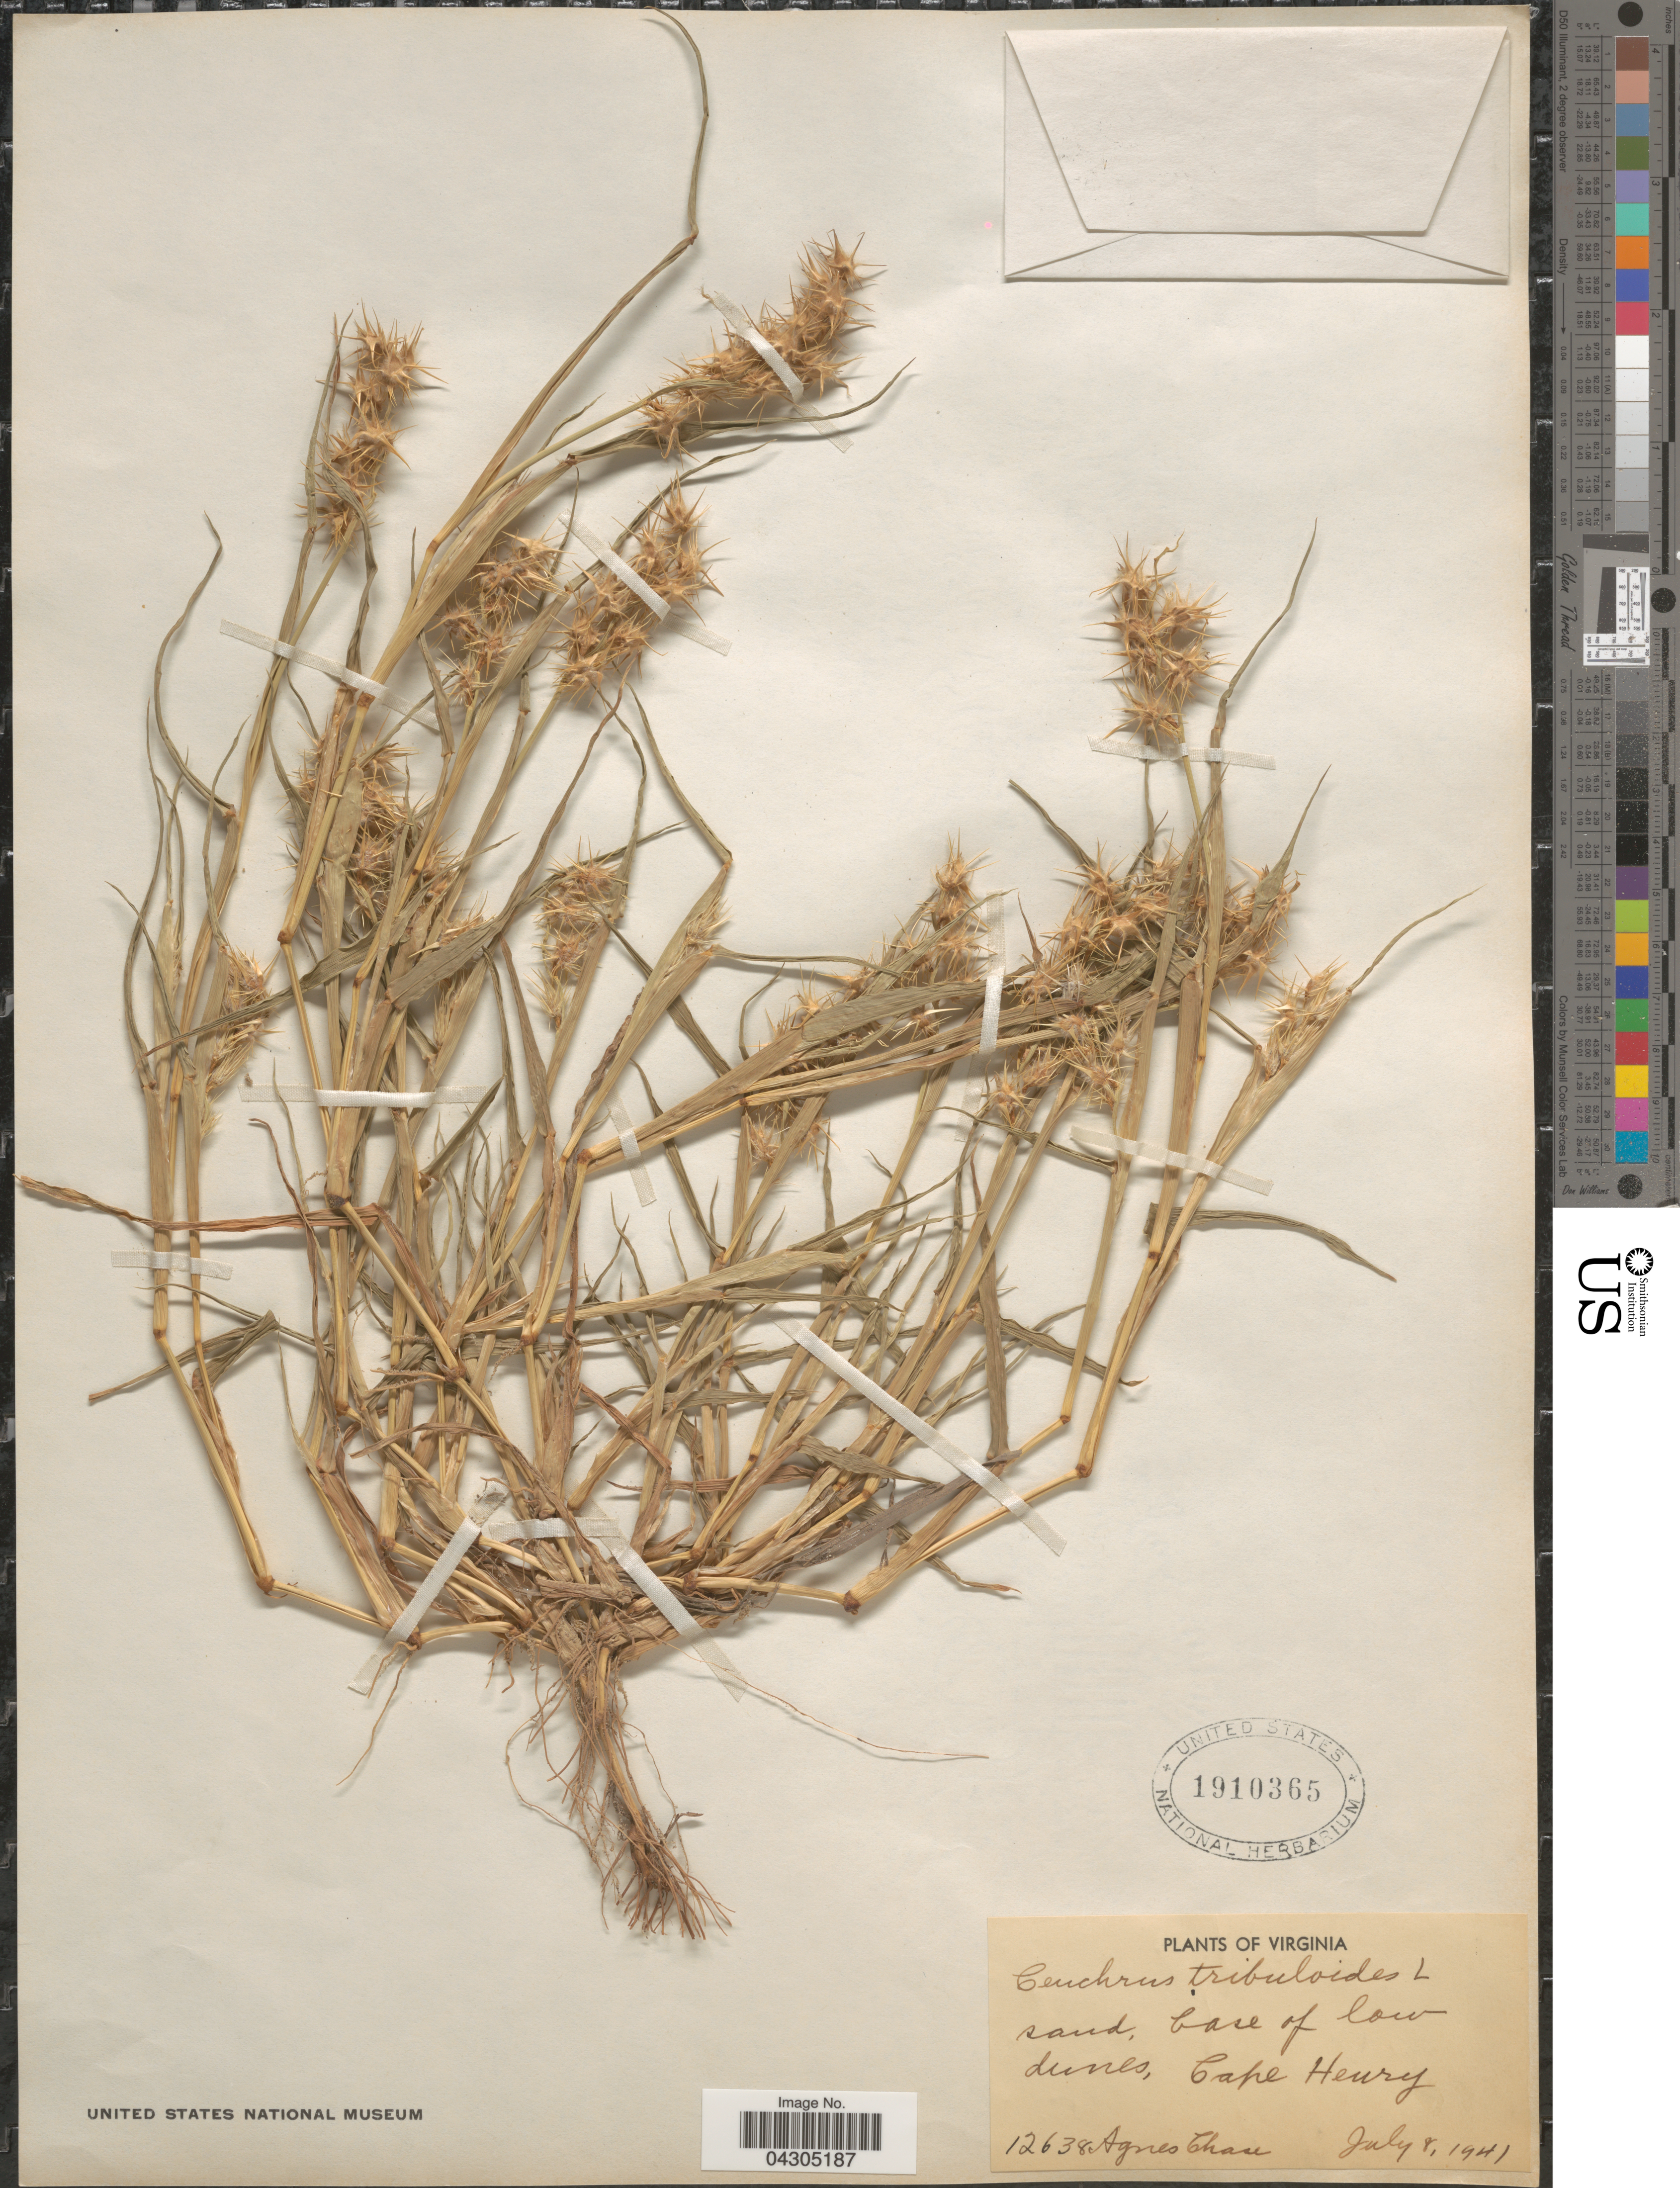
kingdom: Plantae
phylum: Tracheophyta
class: Liliopsida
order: Poales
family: Poaceae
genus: Cenchrus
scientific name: Cenchrus tribuloides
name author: L.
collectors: A. Chase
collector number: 12638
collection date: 1941-07-08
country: United States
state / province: Virginia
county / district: City of Virginia Beach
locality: Cape Henry.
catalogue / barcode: US 1910365